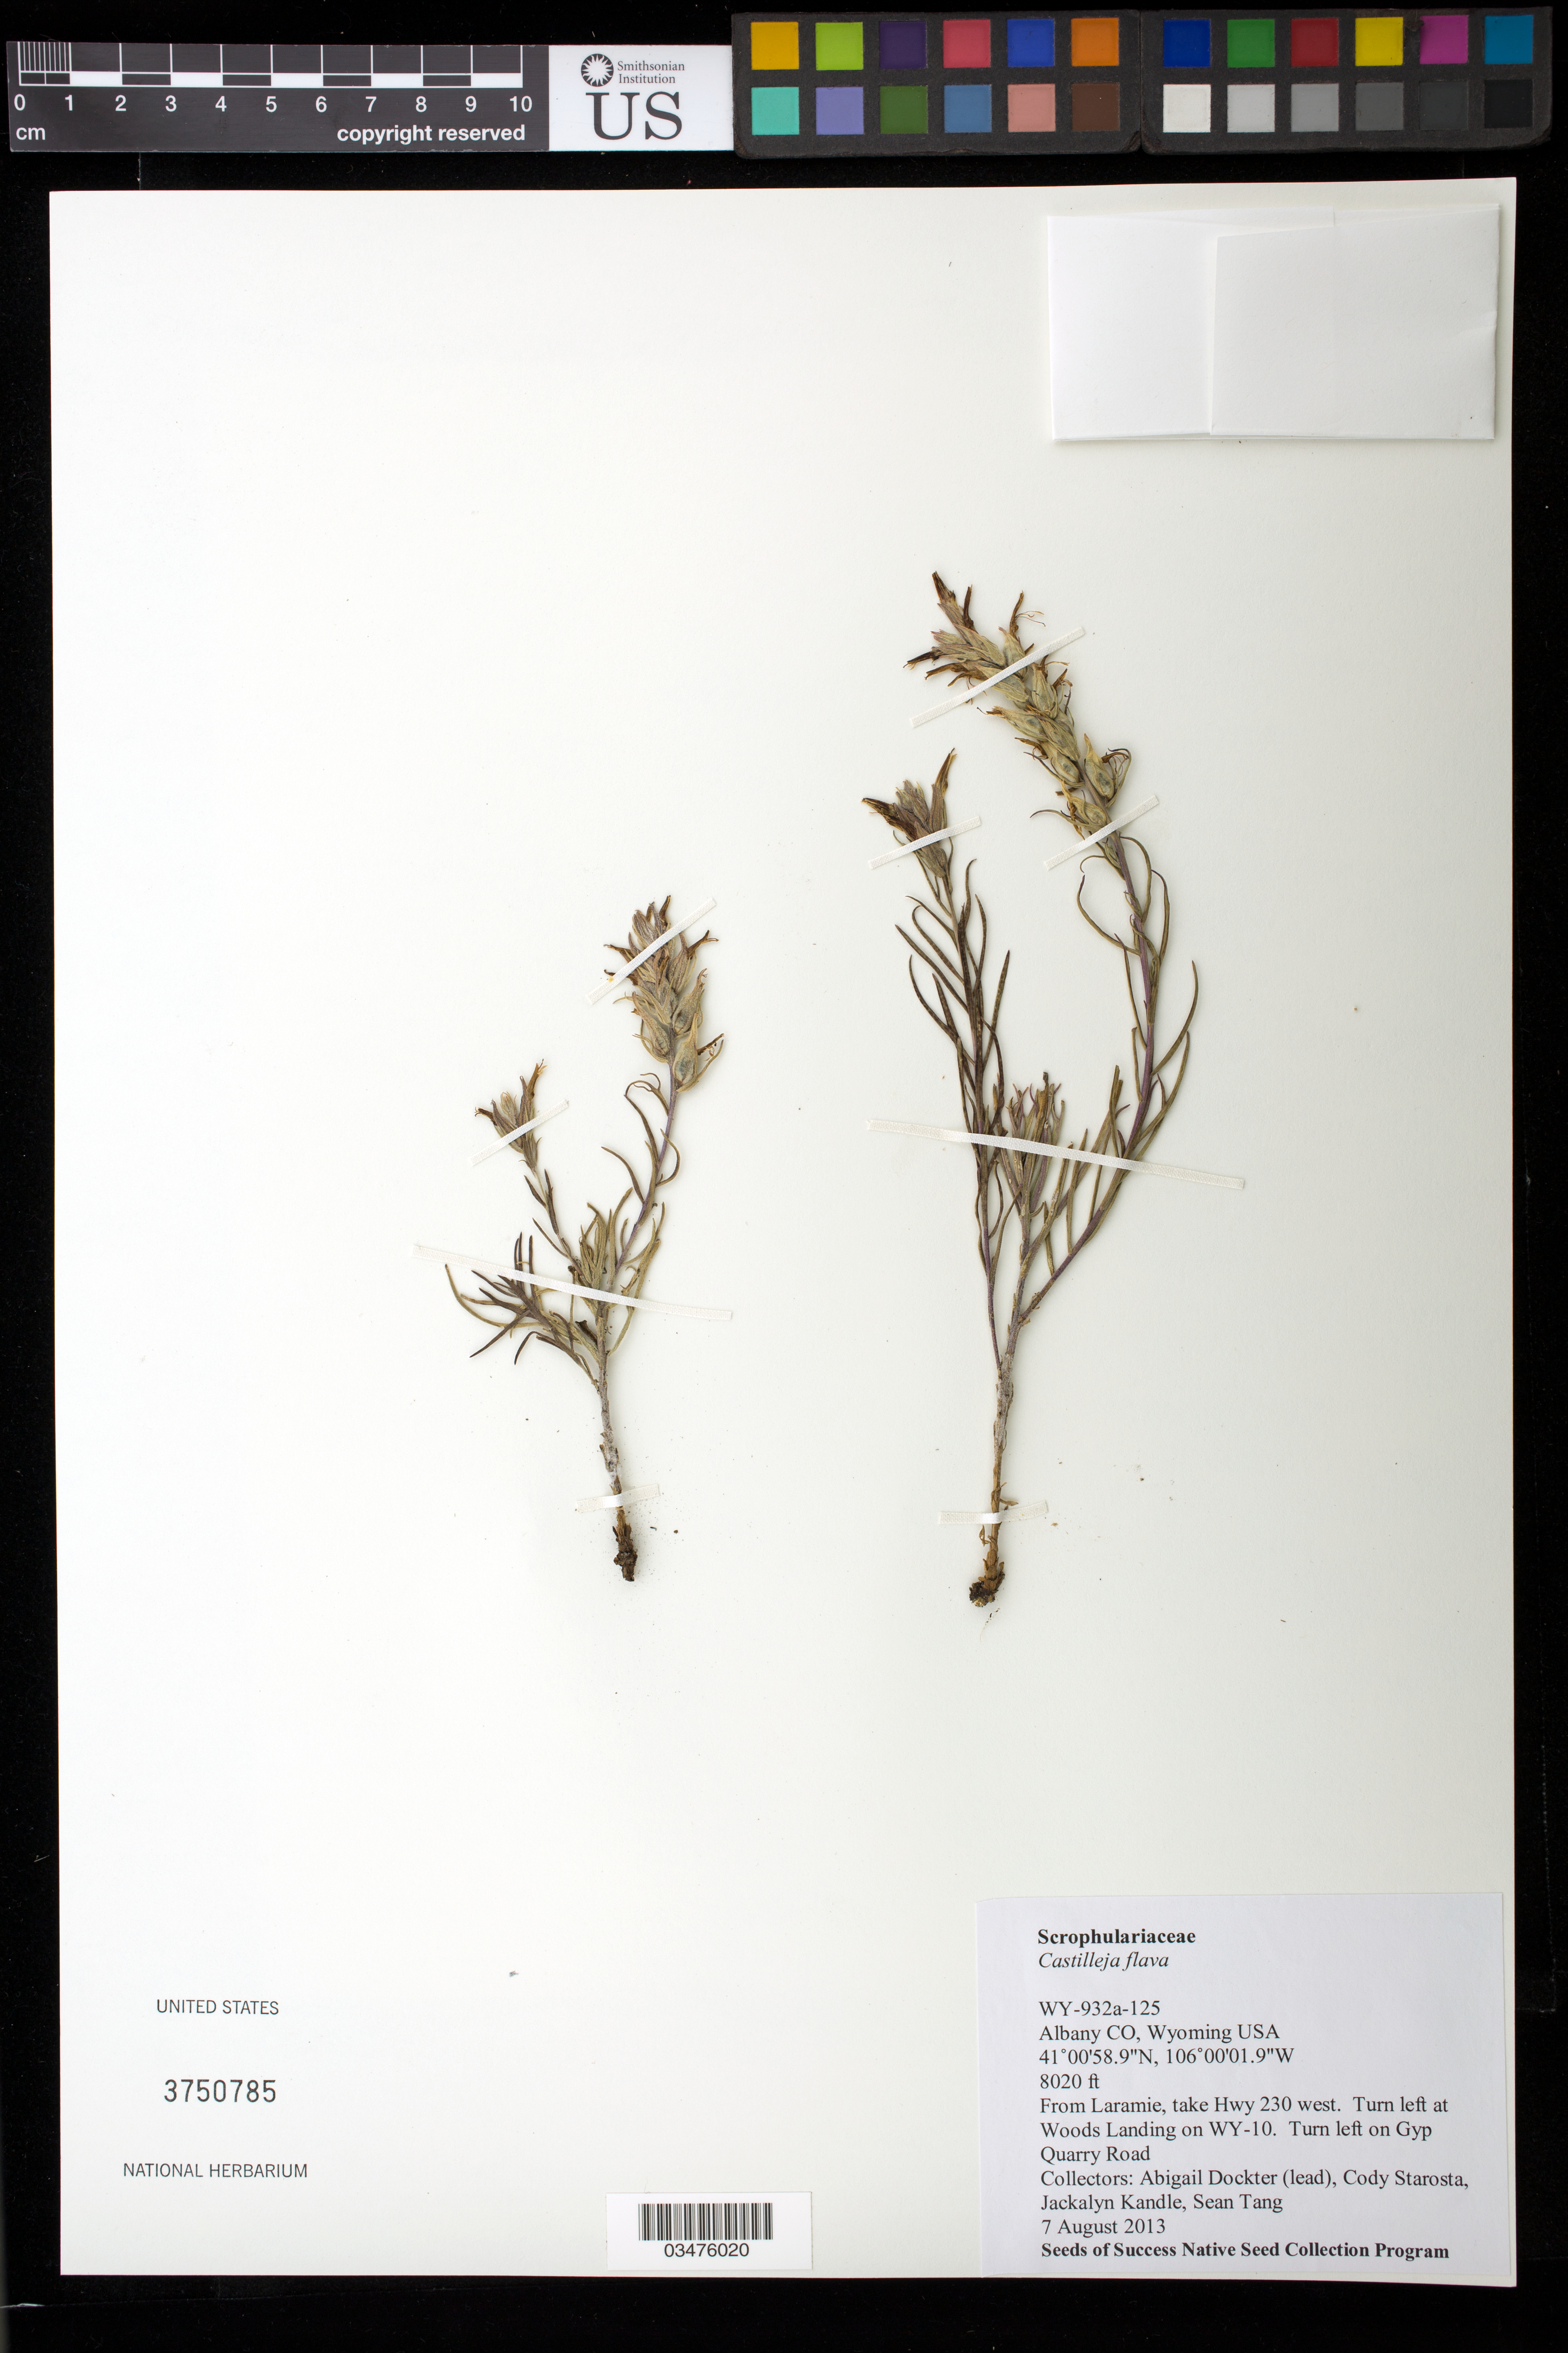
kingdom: Plantae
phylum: Tracheophyta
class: Magnoliopsida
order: Lamiales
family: Orobanchaceae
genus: Castilleja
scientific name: Castilleja flava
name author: S. Watson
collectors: A. Dockter, C. Starosta, J. Kandle & S. Tang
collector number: WY932A-125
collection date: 2013-08-07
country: United States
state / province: Wyoming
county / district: Albany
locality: Gyp Quarry Road.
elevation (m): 2444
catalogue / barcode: US 3750785